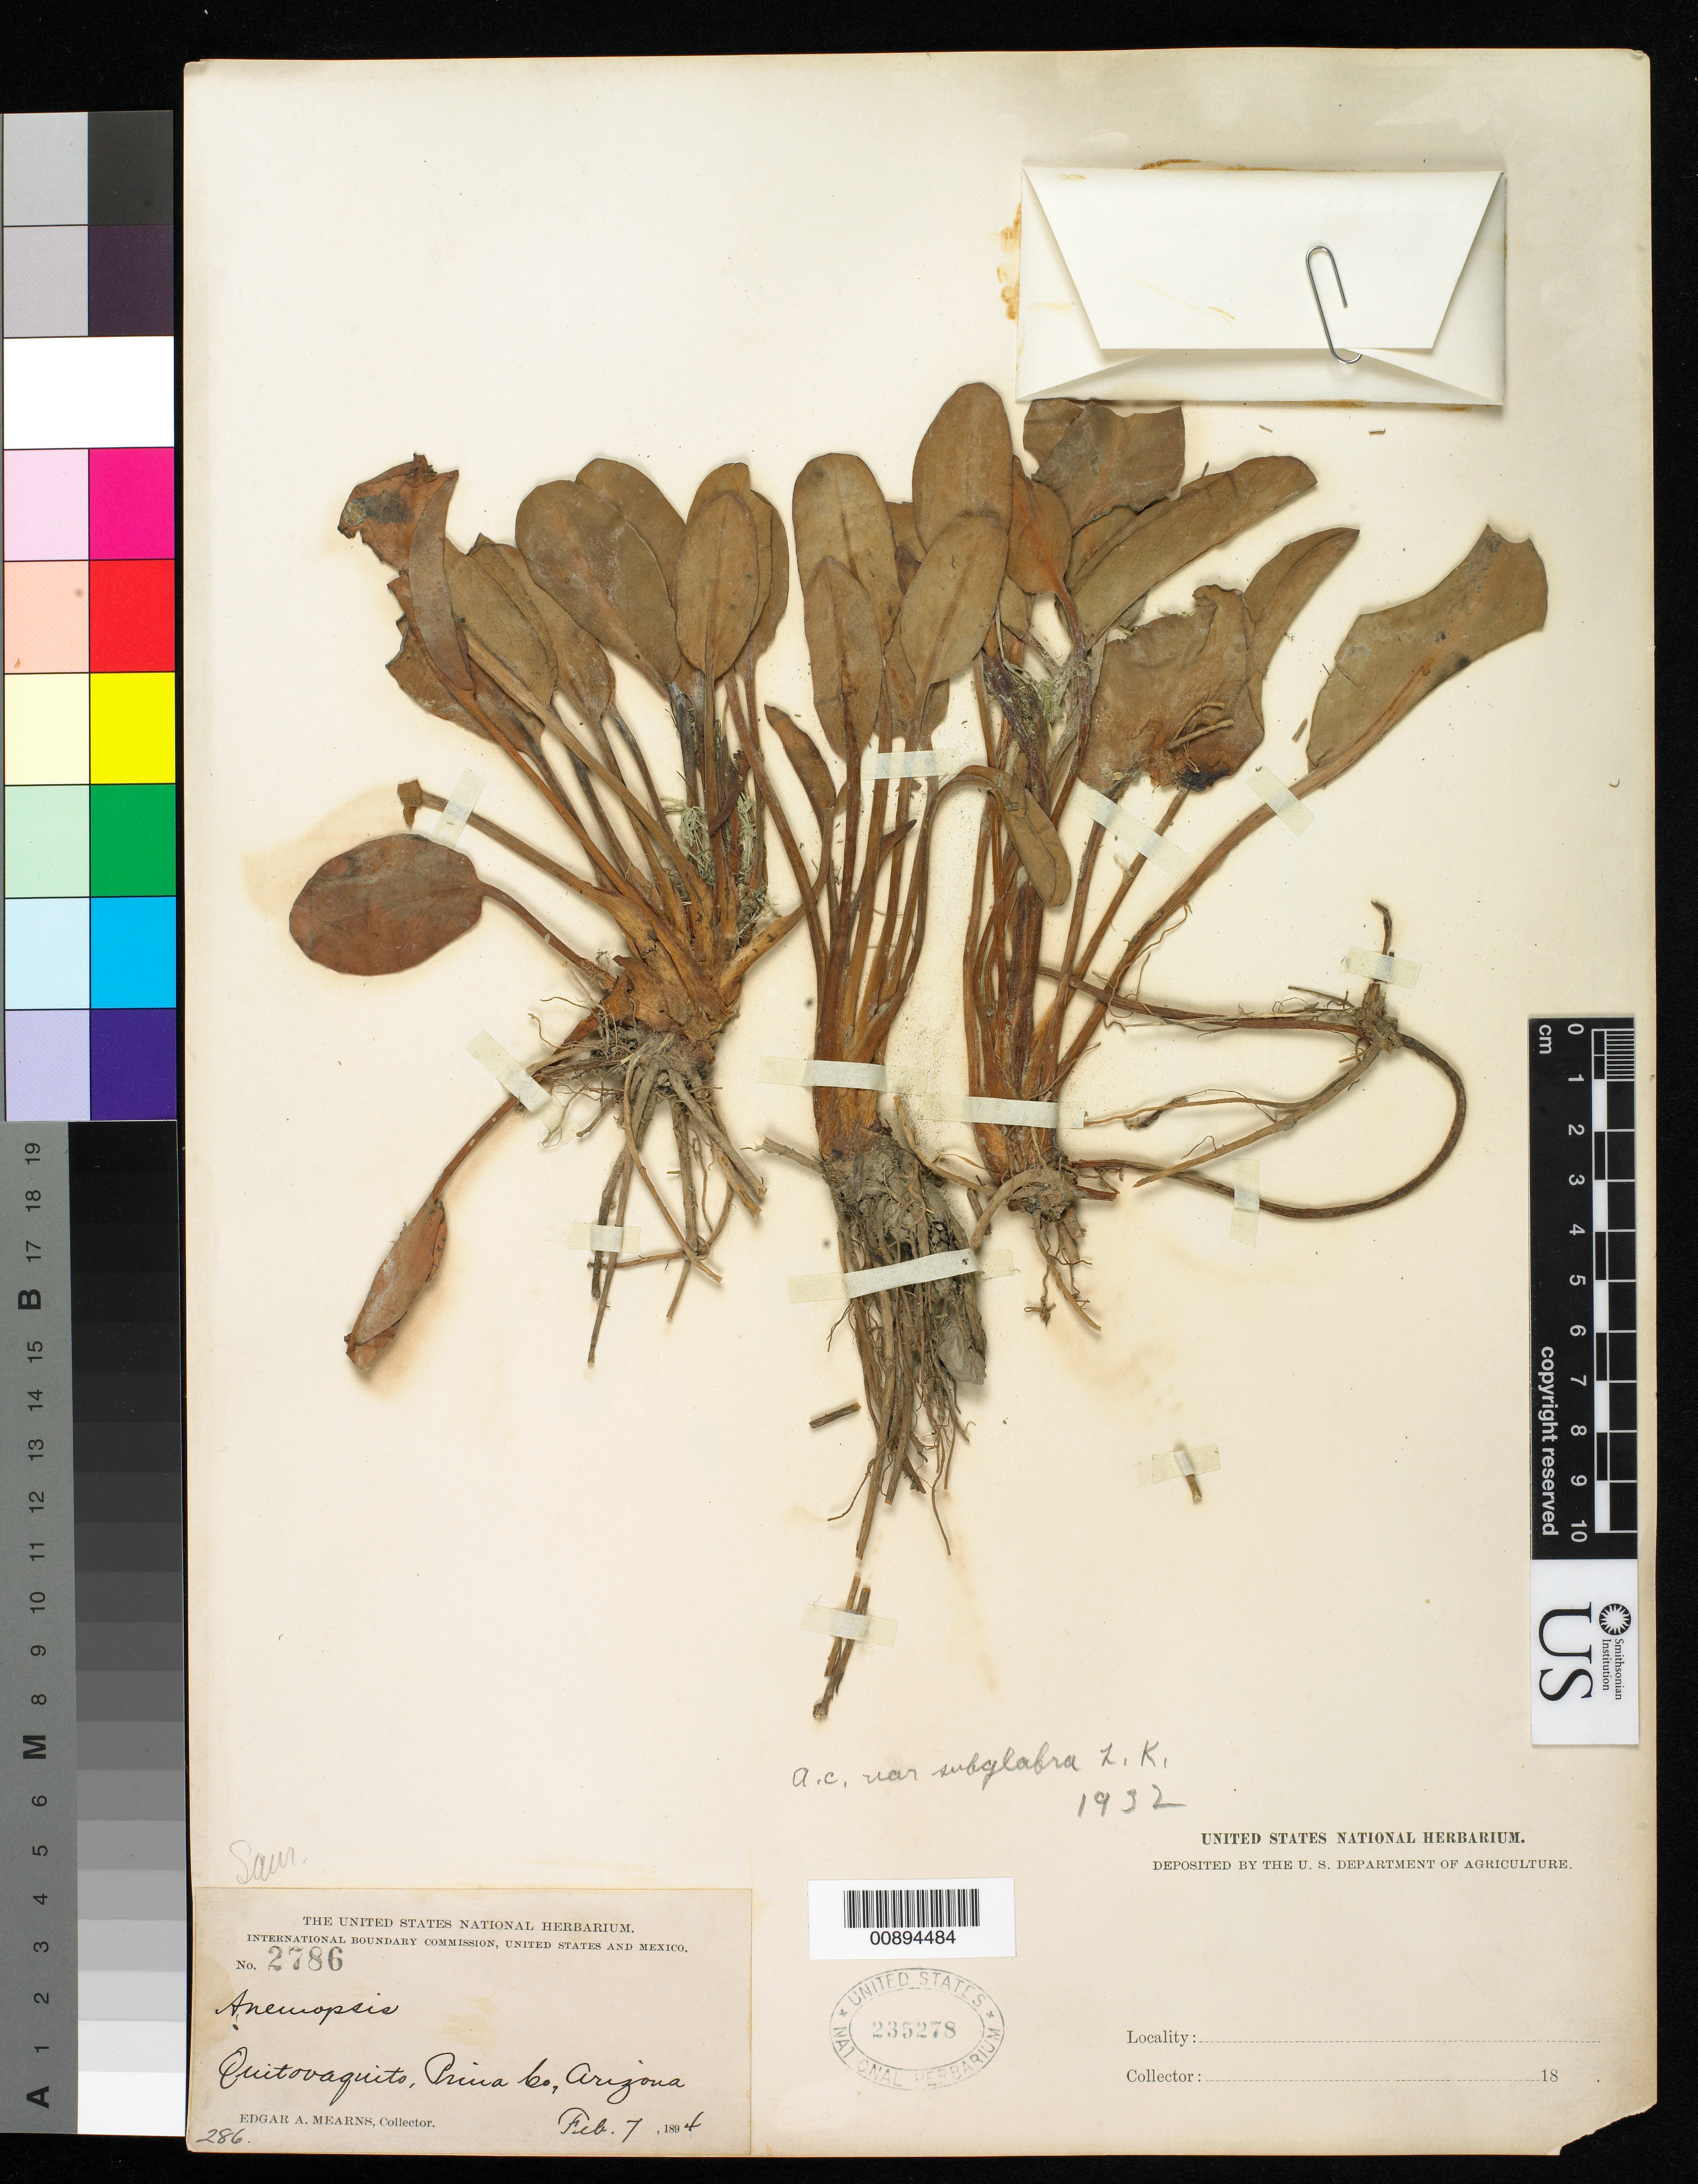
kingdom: Plantae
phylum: Tracheophyta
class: Magnoliopsida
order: Piperales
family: Saururaceae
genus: Anemopsis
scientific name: Anemopsis californica var. subglabra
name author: Kelso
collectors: E. A. Mearns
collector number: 2786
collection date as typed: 07 Feb 1894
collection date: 1894-02-07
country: United States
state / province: Arizona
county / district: Pima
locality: Quitovaquito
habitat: Grows on marshy ground.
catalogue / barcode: US 235278